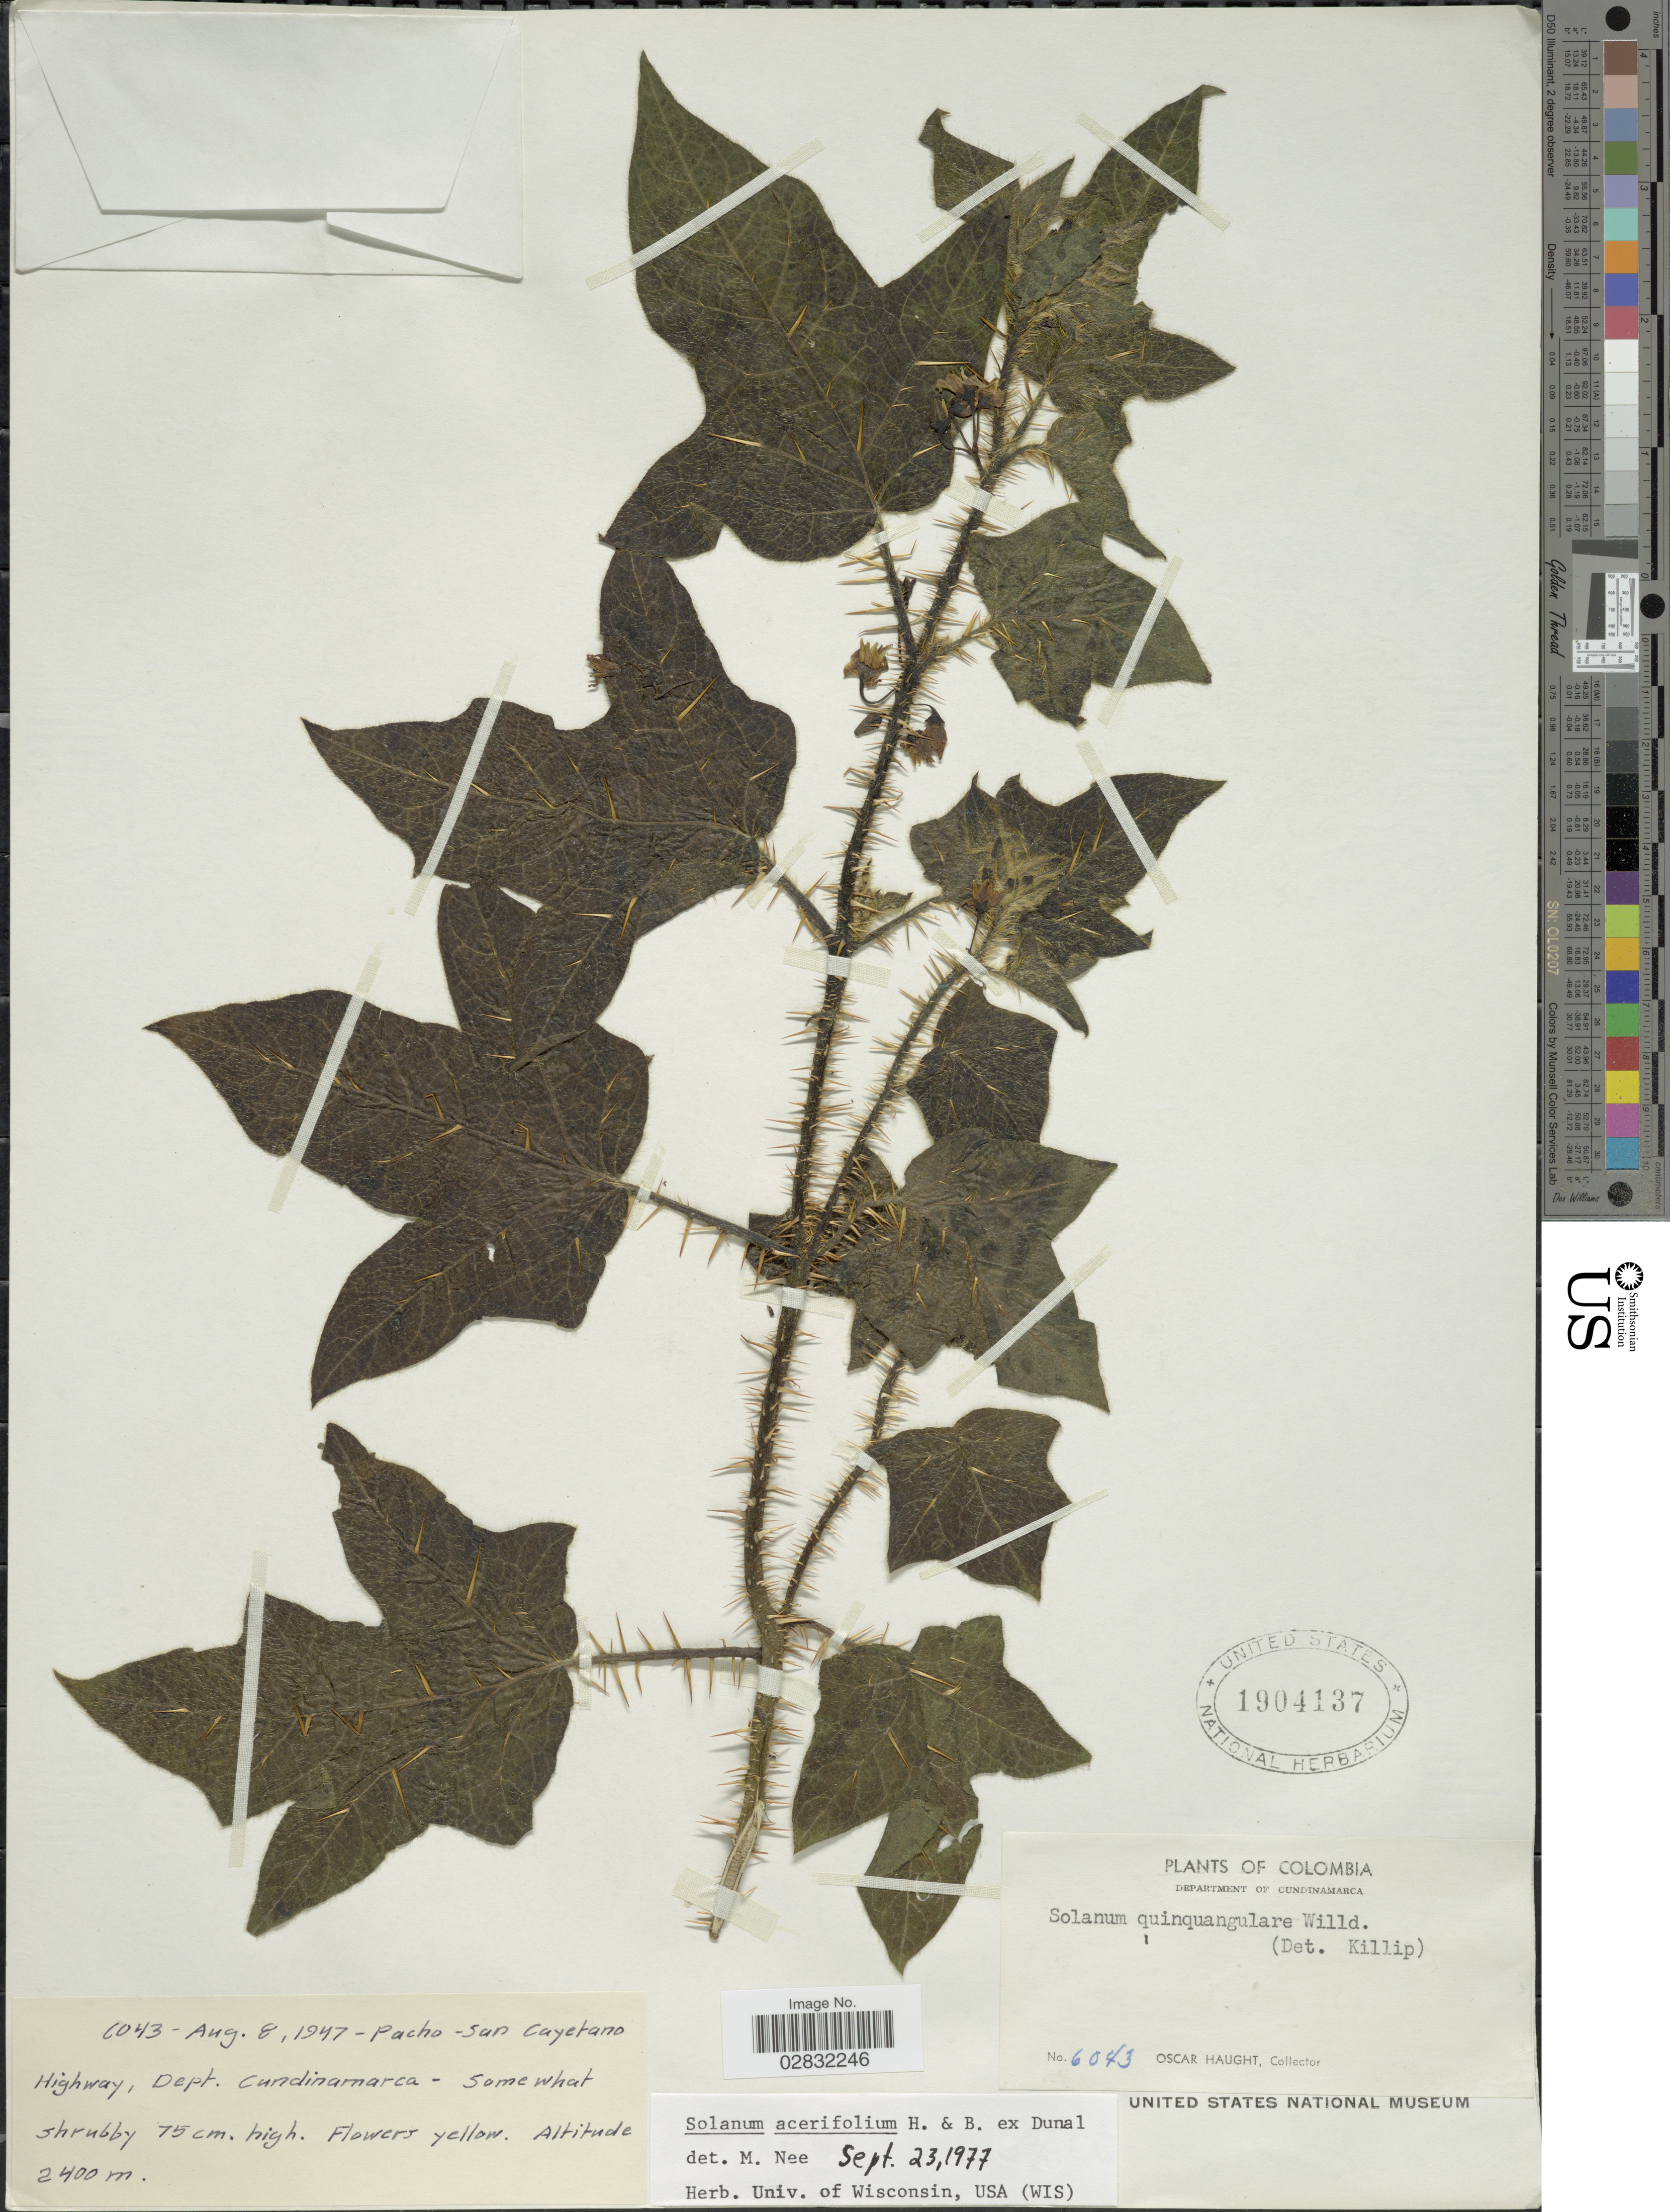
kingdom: Plantae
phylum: Tracheophyta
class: Magnoliopsida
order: Solanales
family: Solanaceae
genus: Solanum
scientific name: Solanum acerifolium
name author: Humb. & Bonpl. ex Dunal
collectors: O. Haught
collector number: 6043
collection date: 1947-08-08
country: Colombia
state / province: Cundinamarca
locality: Pacho - San Cayetano Highway, Dept. Cundinamarca.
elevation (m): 2400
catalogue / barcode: US 1904137